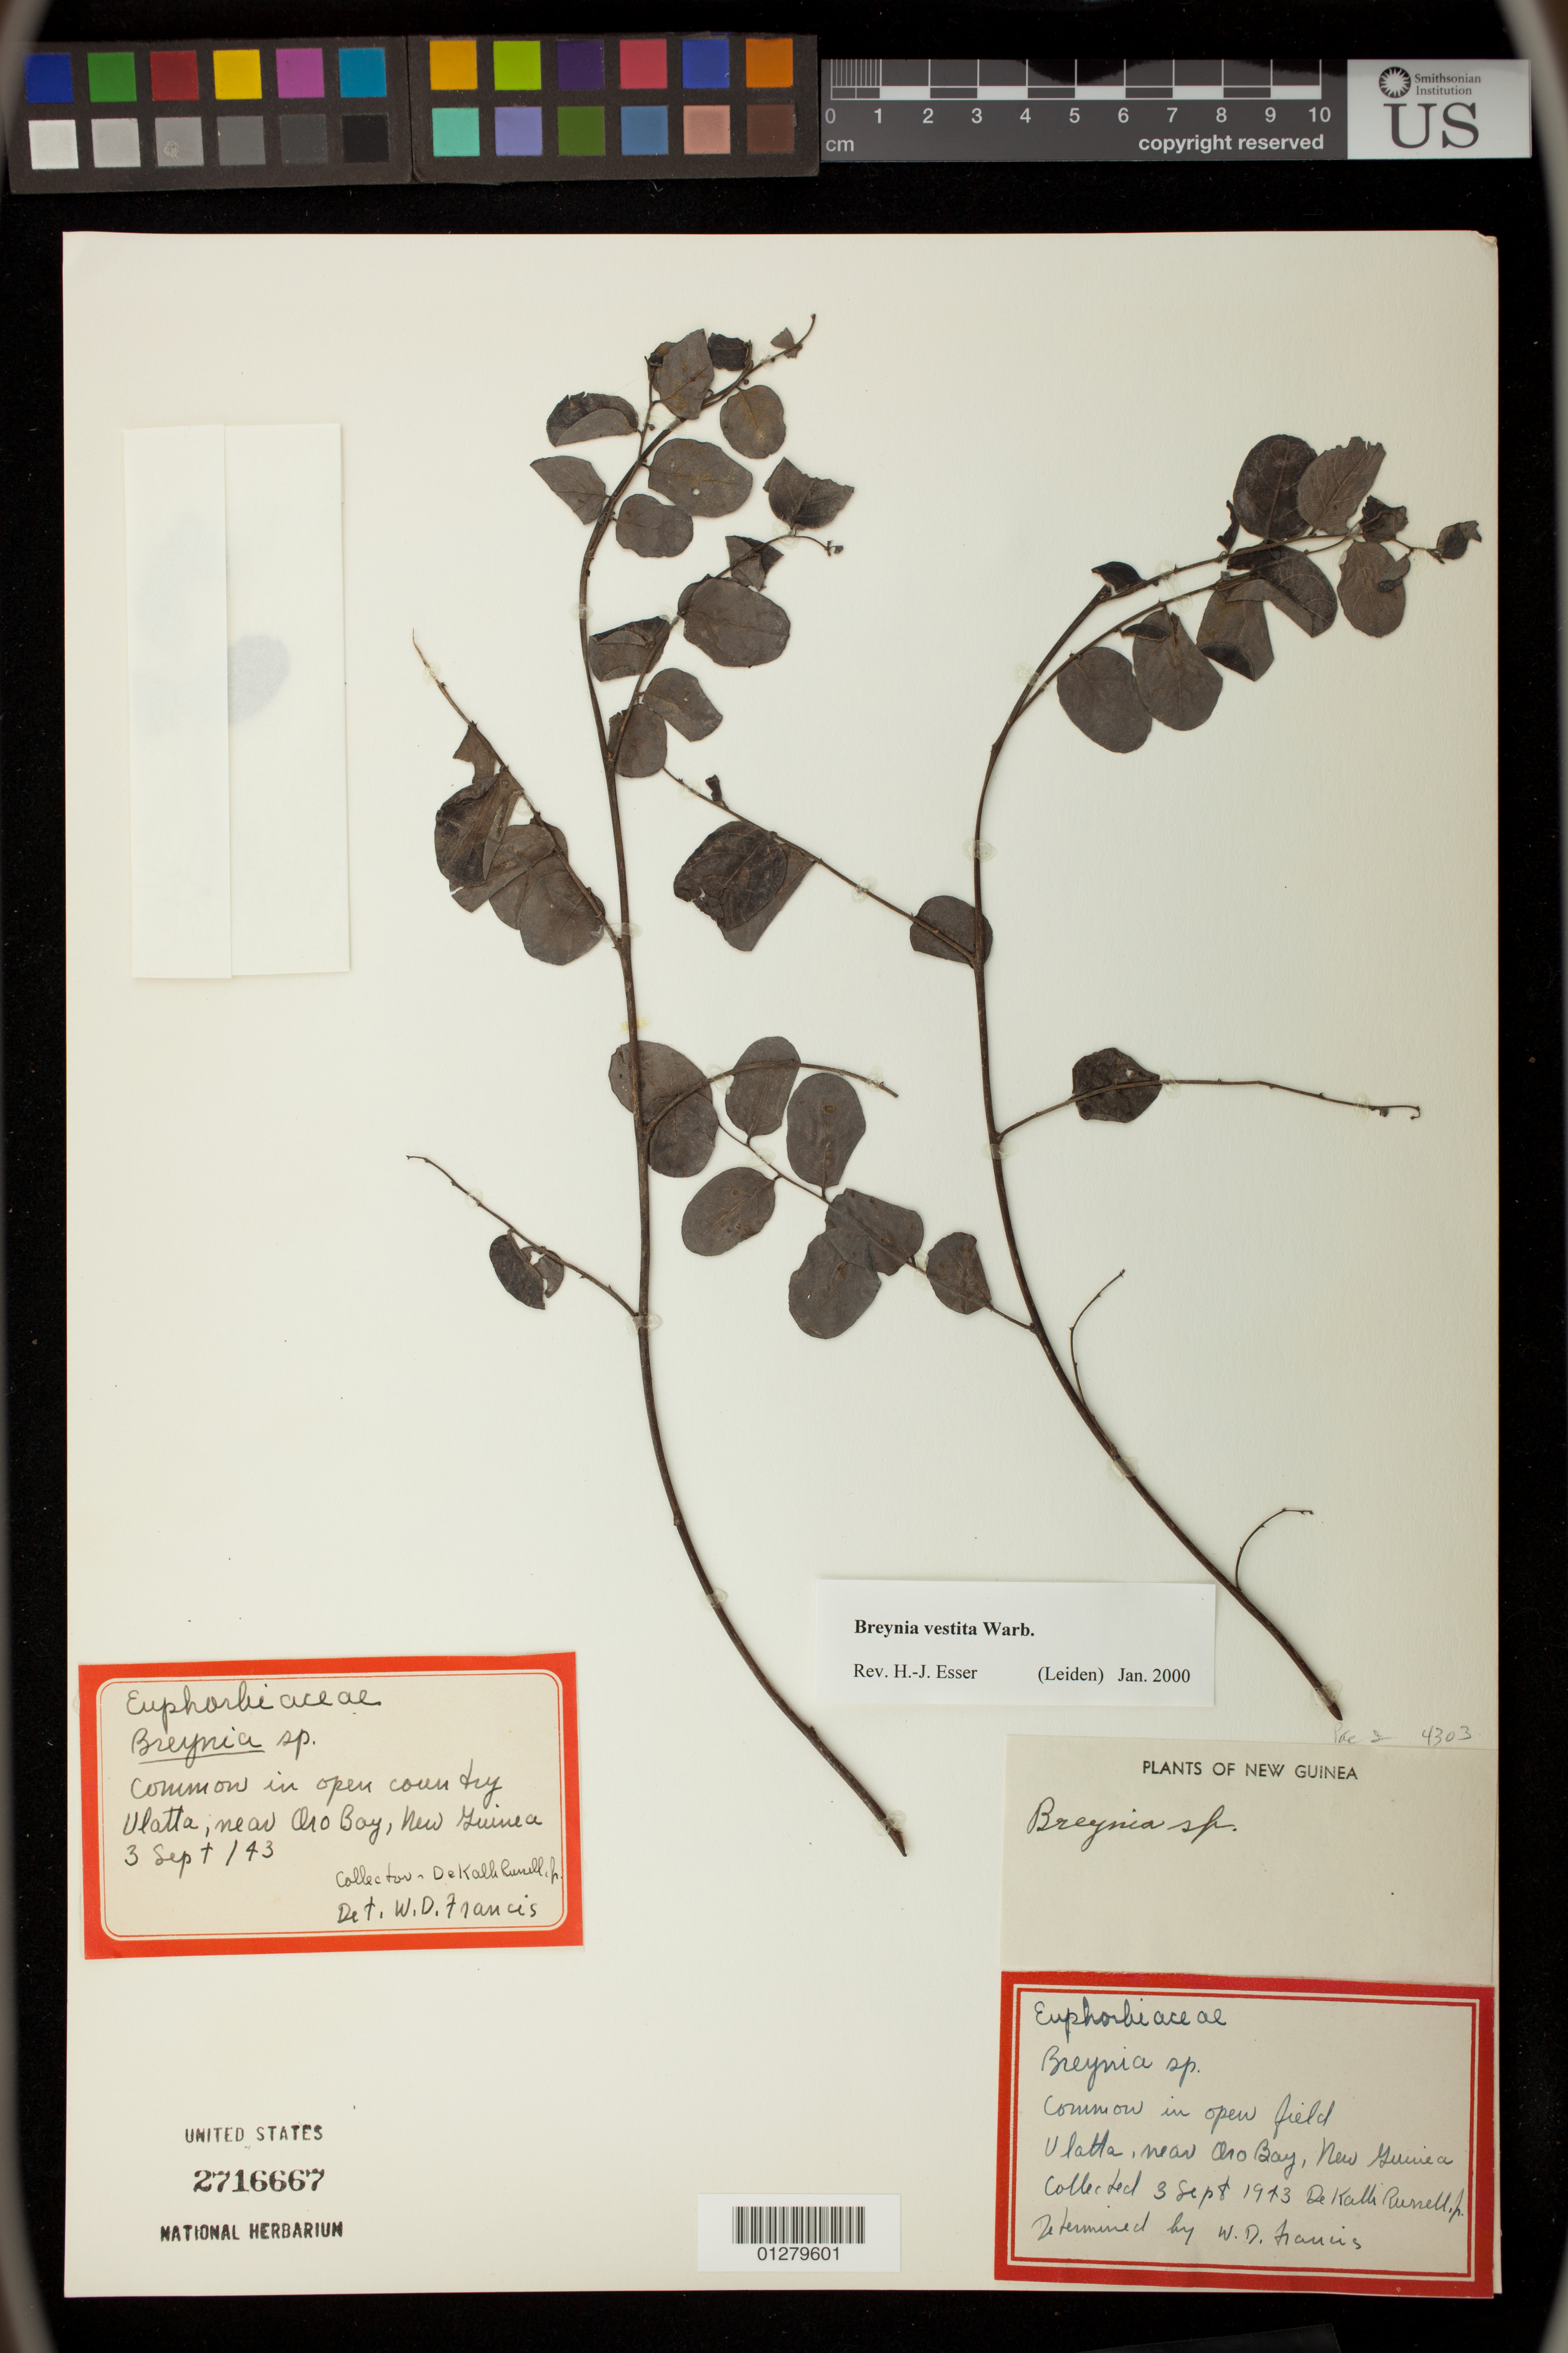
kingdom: Plantae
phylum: Tracheophyta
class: Magnoliopsida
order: Malpighiales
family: Phyllanthaceae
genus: Breynia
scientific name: Breynia vestita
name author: Warb.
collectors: D. K. Russell Jr.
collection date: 1943-09-03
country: Papua New Guinea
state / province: Northern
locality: Ulatta, near Oro Bay, New Guinea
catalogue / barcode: US 2716667